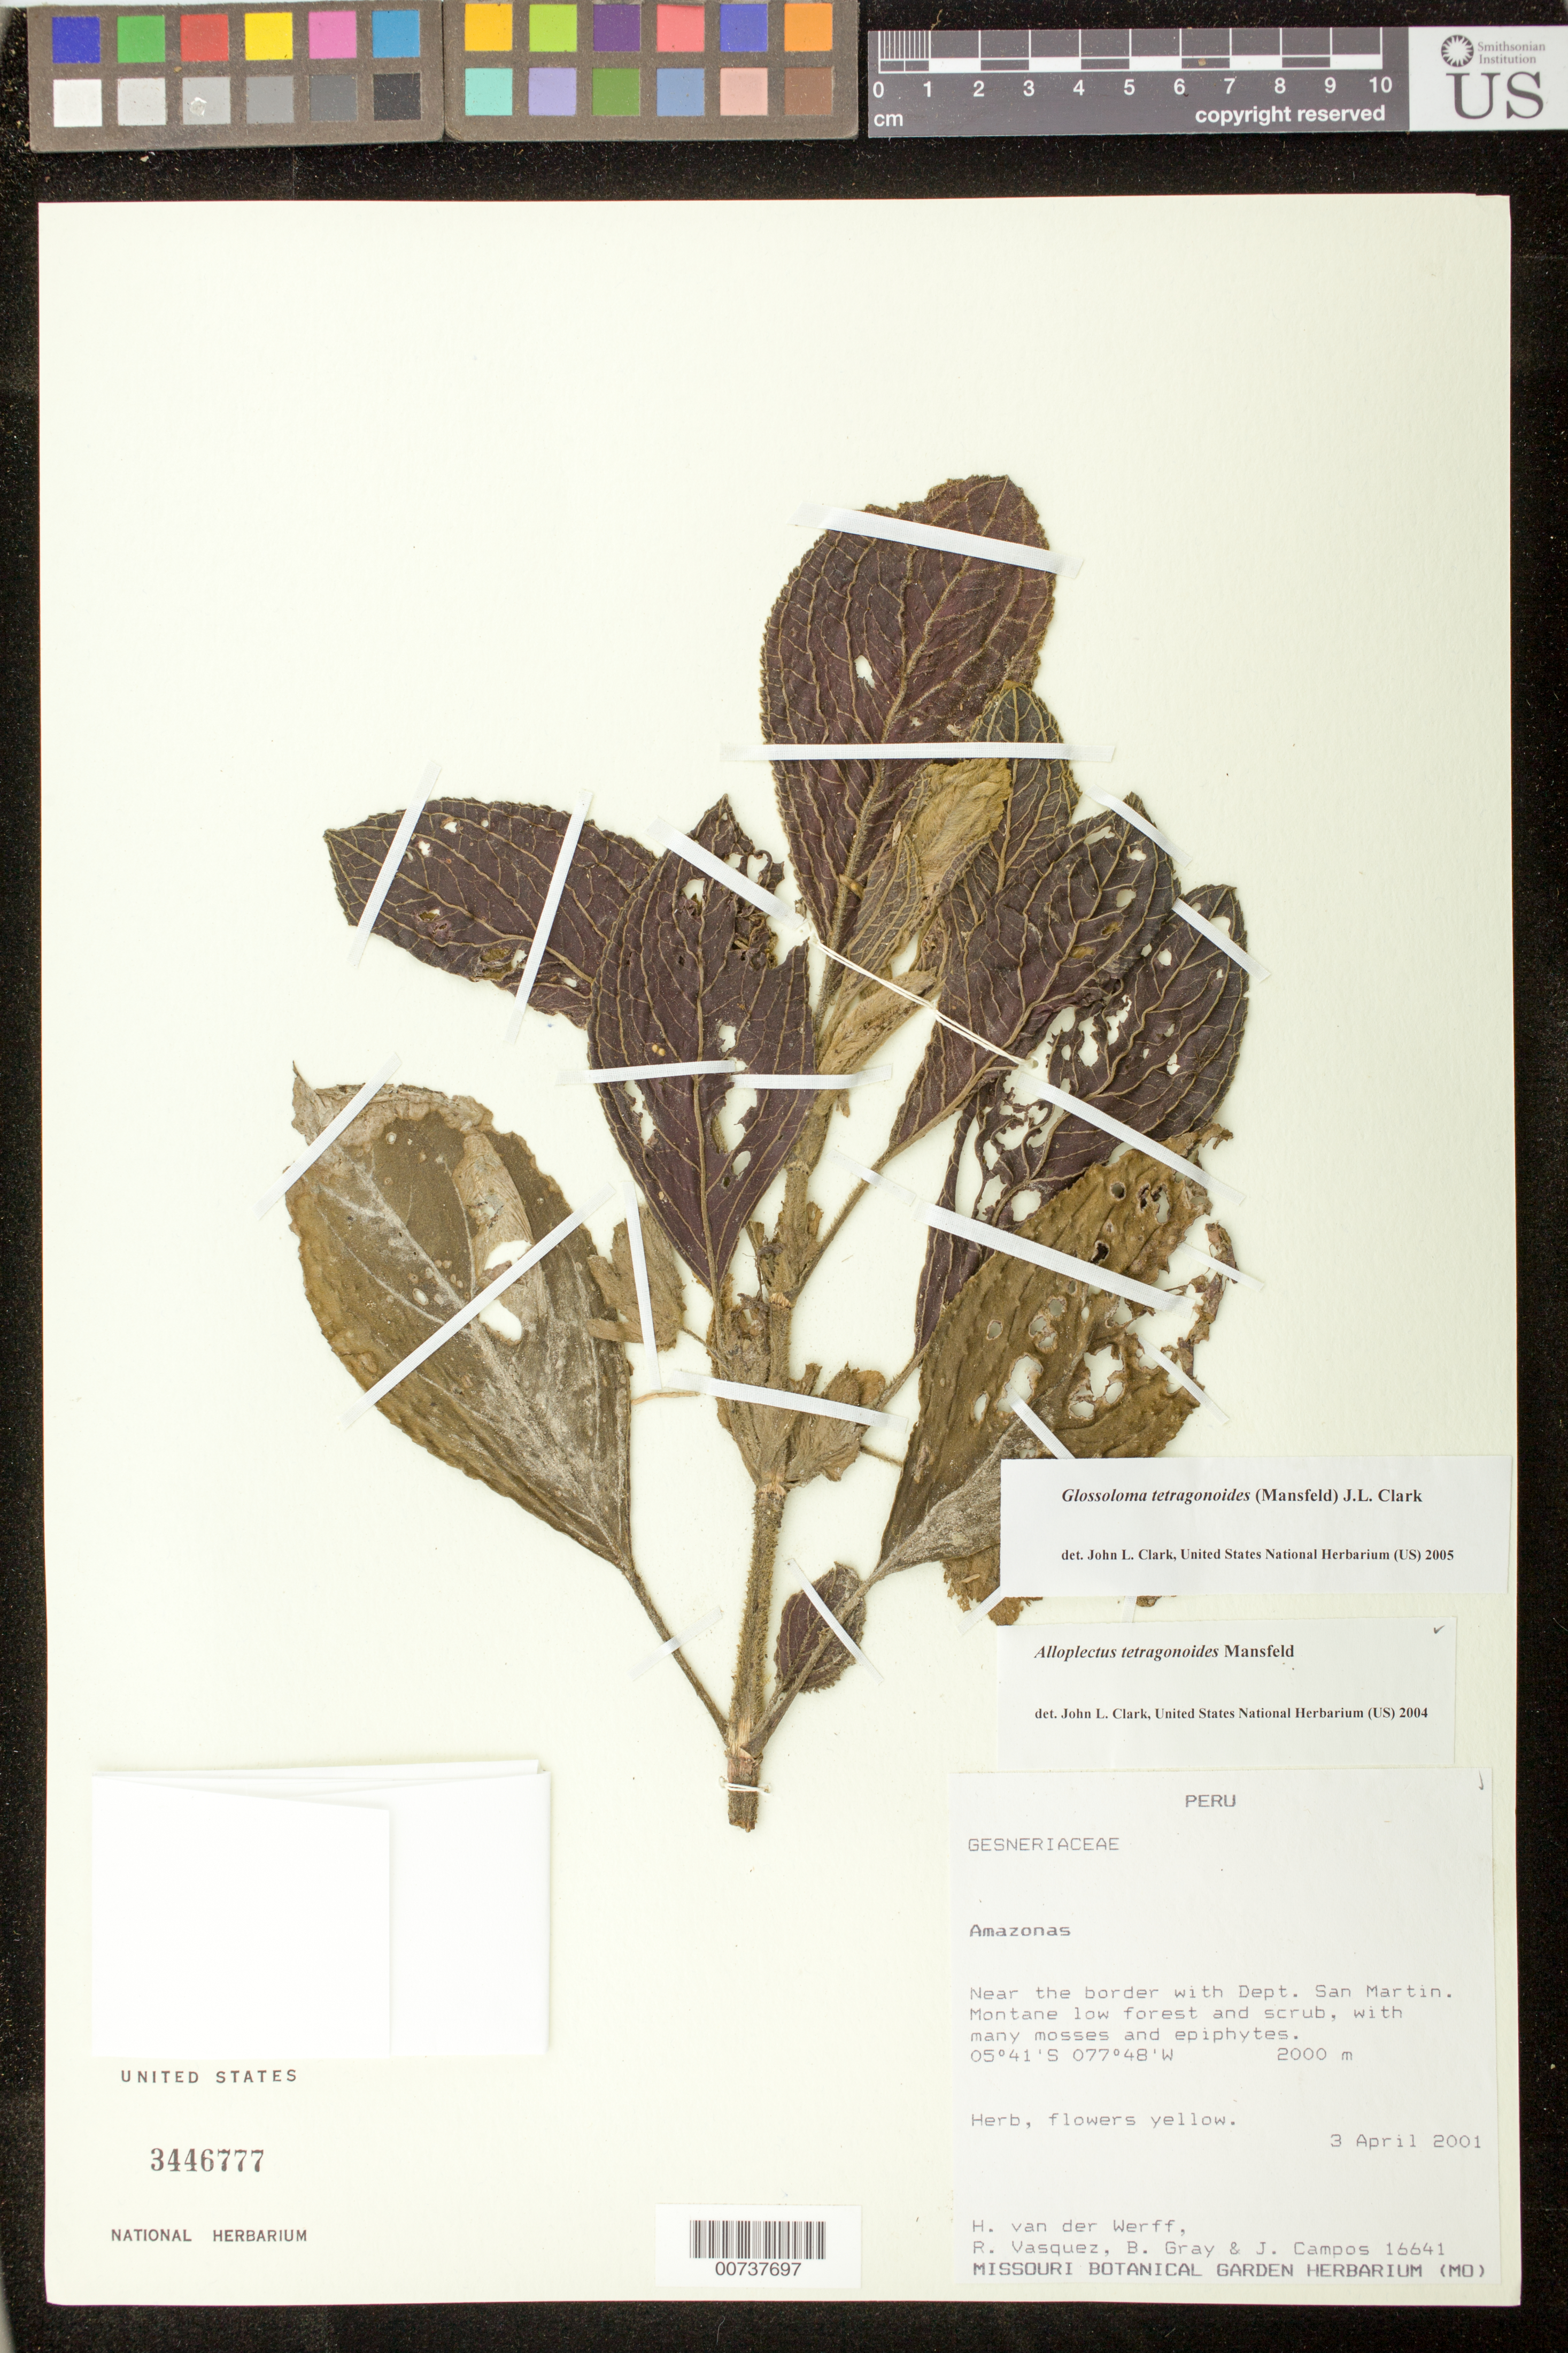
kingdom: Plantae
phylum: Tracheophyta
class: Magnoliopsida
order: Lamiales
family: Gesneriaceae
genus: Glossoloma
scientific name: Glossoloma tetragonoides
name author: (Mansf.) J.L. Clark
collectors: H. van der Werff, R. Vásquez, B. Gray & J. Campos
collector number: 16641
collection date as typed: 03 Apr 2001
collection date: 2001-04-03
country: Peru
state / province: Amazonas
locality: Near the border with Dept. San Martin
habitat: Montane low forest and scrub, with many mosses and epiphytes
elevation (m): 2000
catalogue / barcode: US 3446777